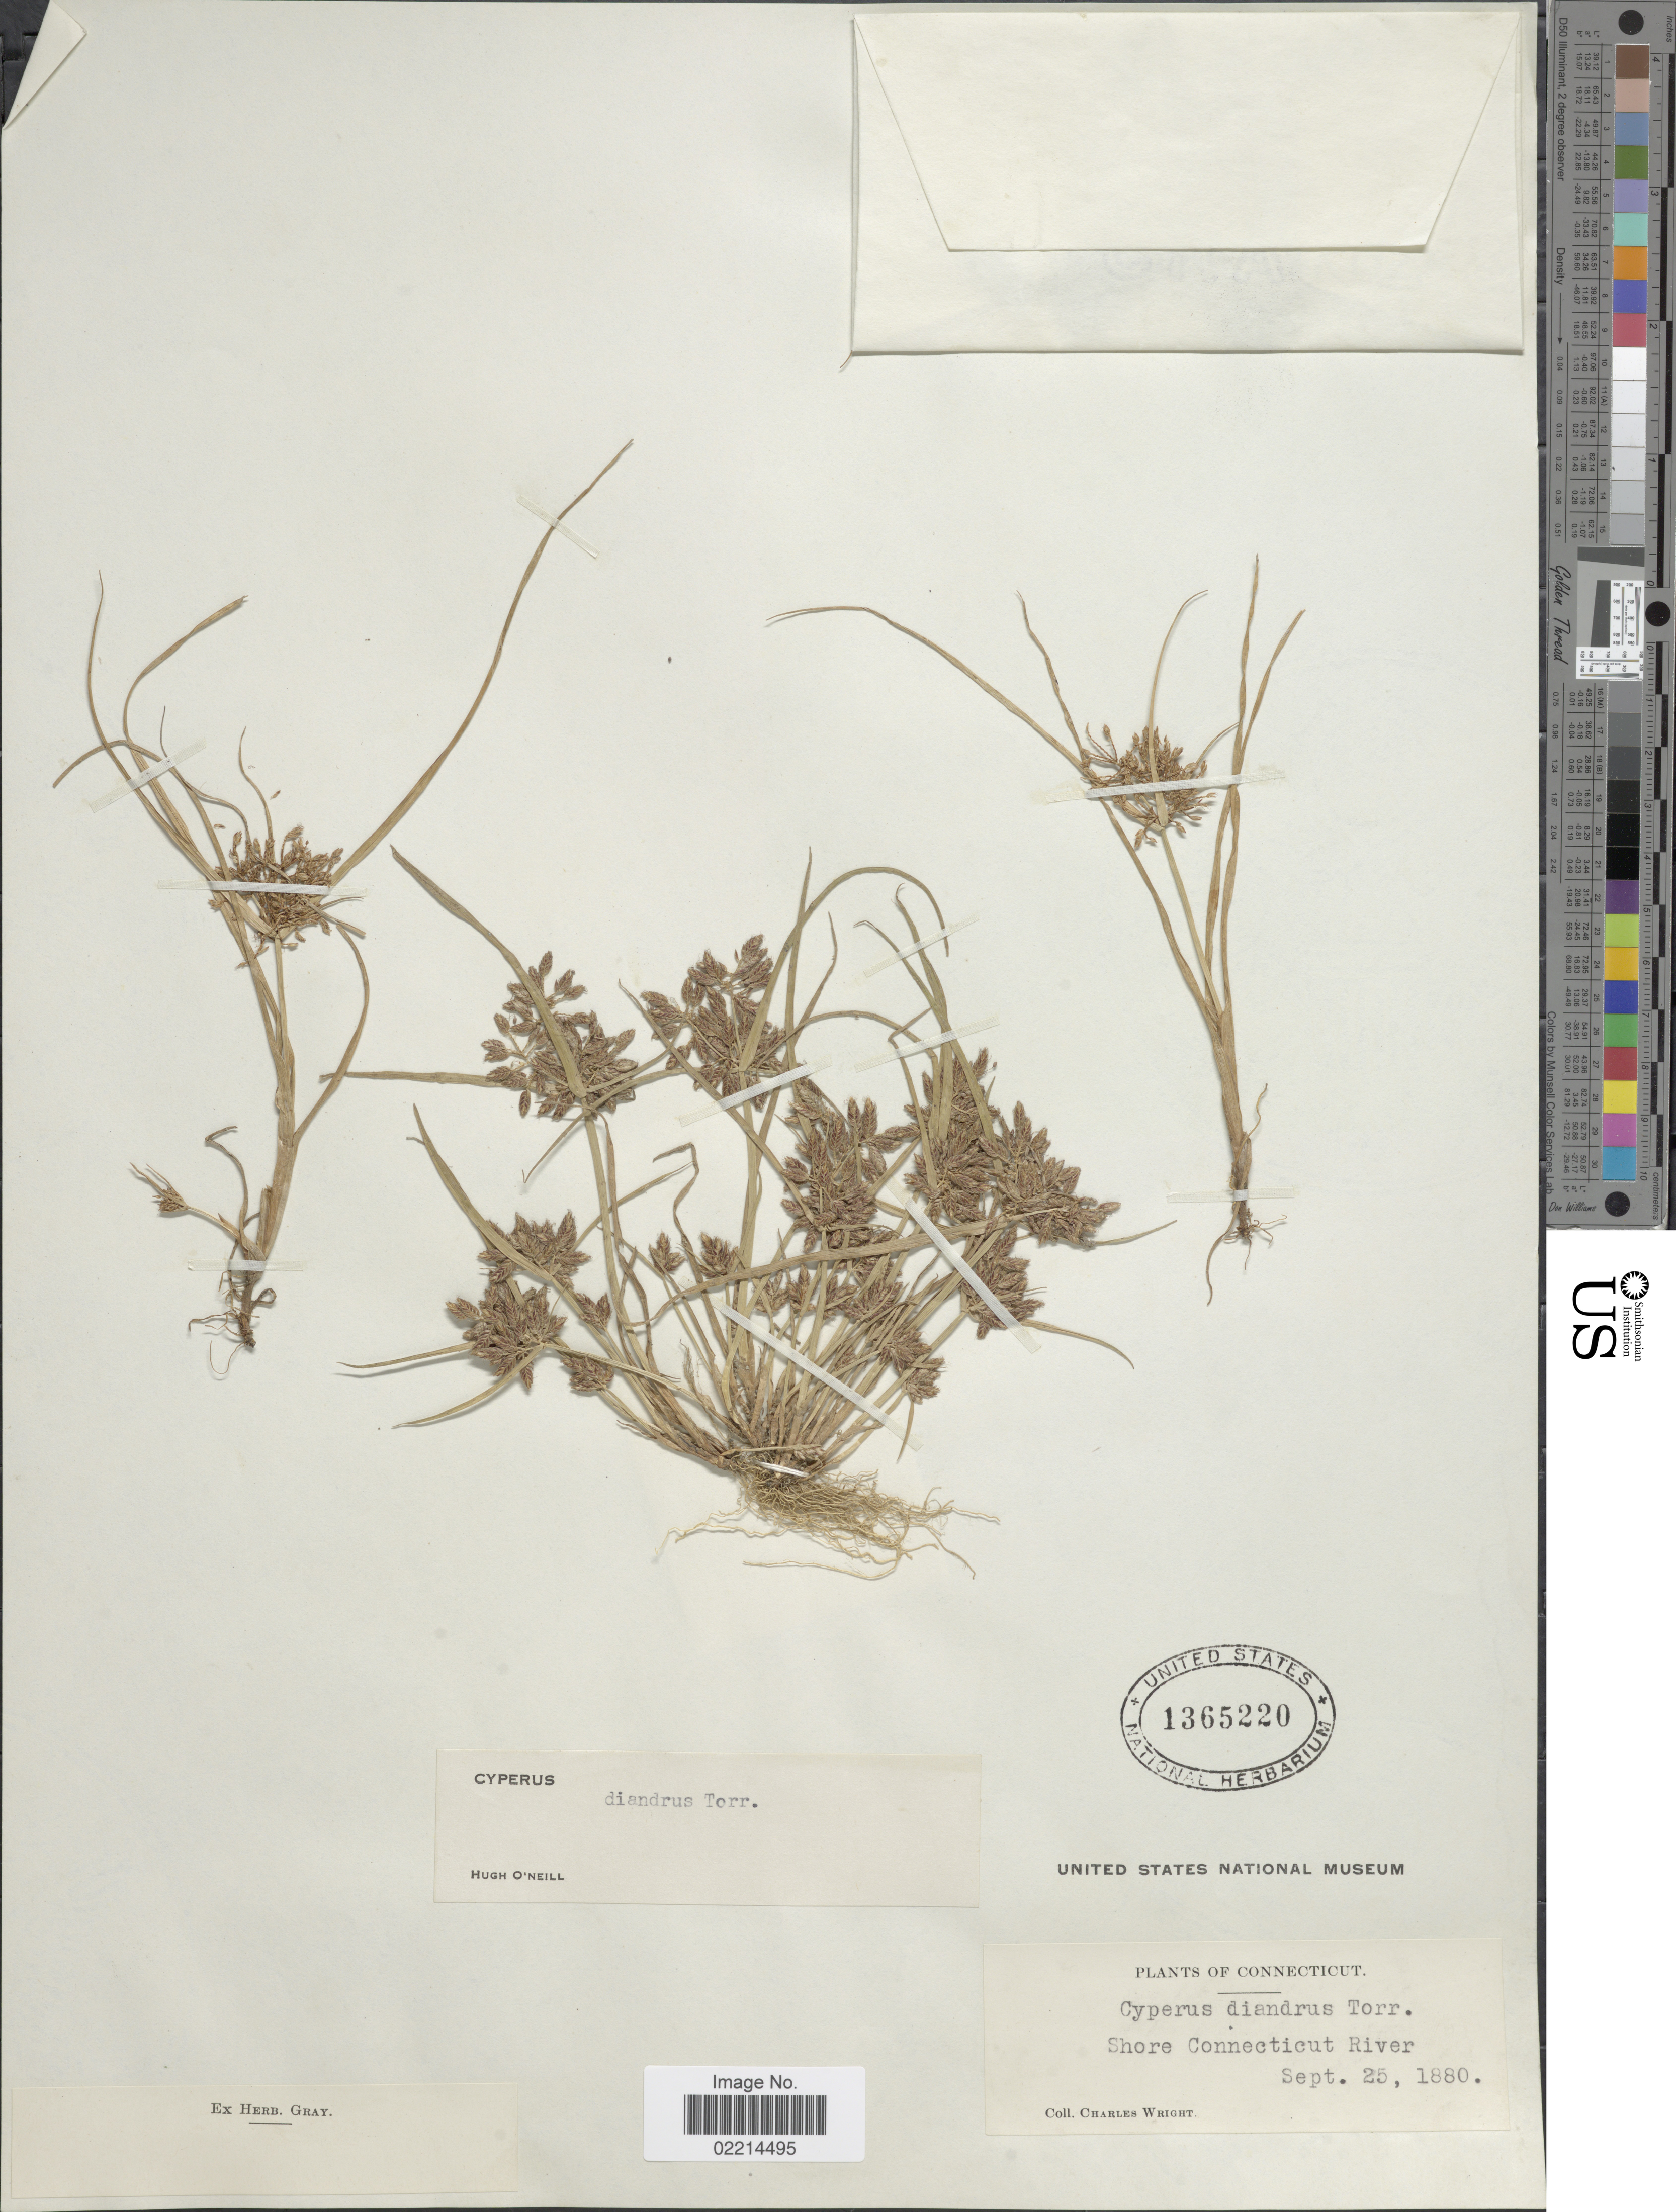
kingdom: Plantae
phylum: Tracheophyta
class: Liliopsida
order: Poales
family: Cyperaceae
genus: Cyperus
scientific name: Cyperus diandrus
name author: Torr.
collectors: C. Wright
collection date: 1880-09-25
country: United States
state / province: Connecticut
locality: Shore Connecticut River.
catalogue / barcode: US 1365220